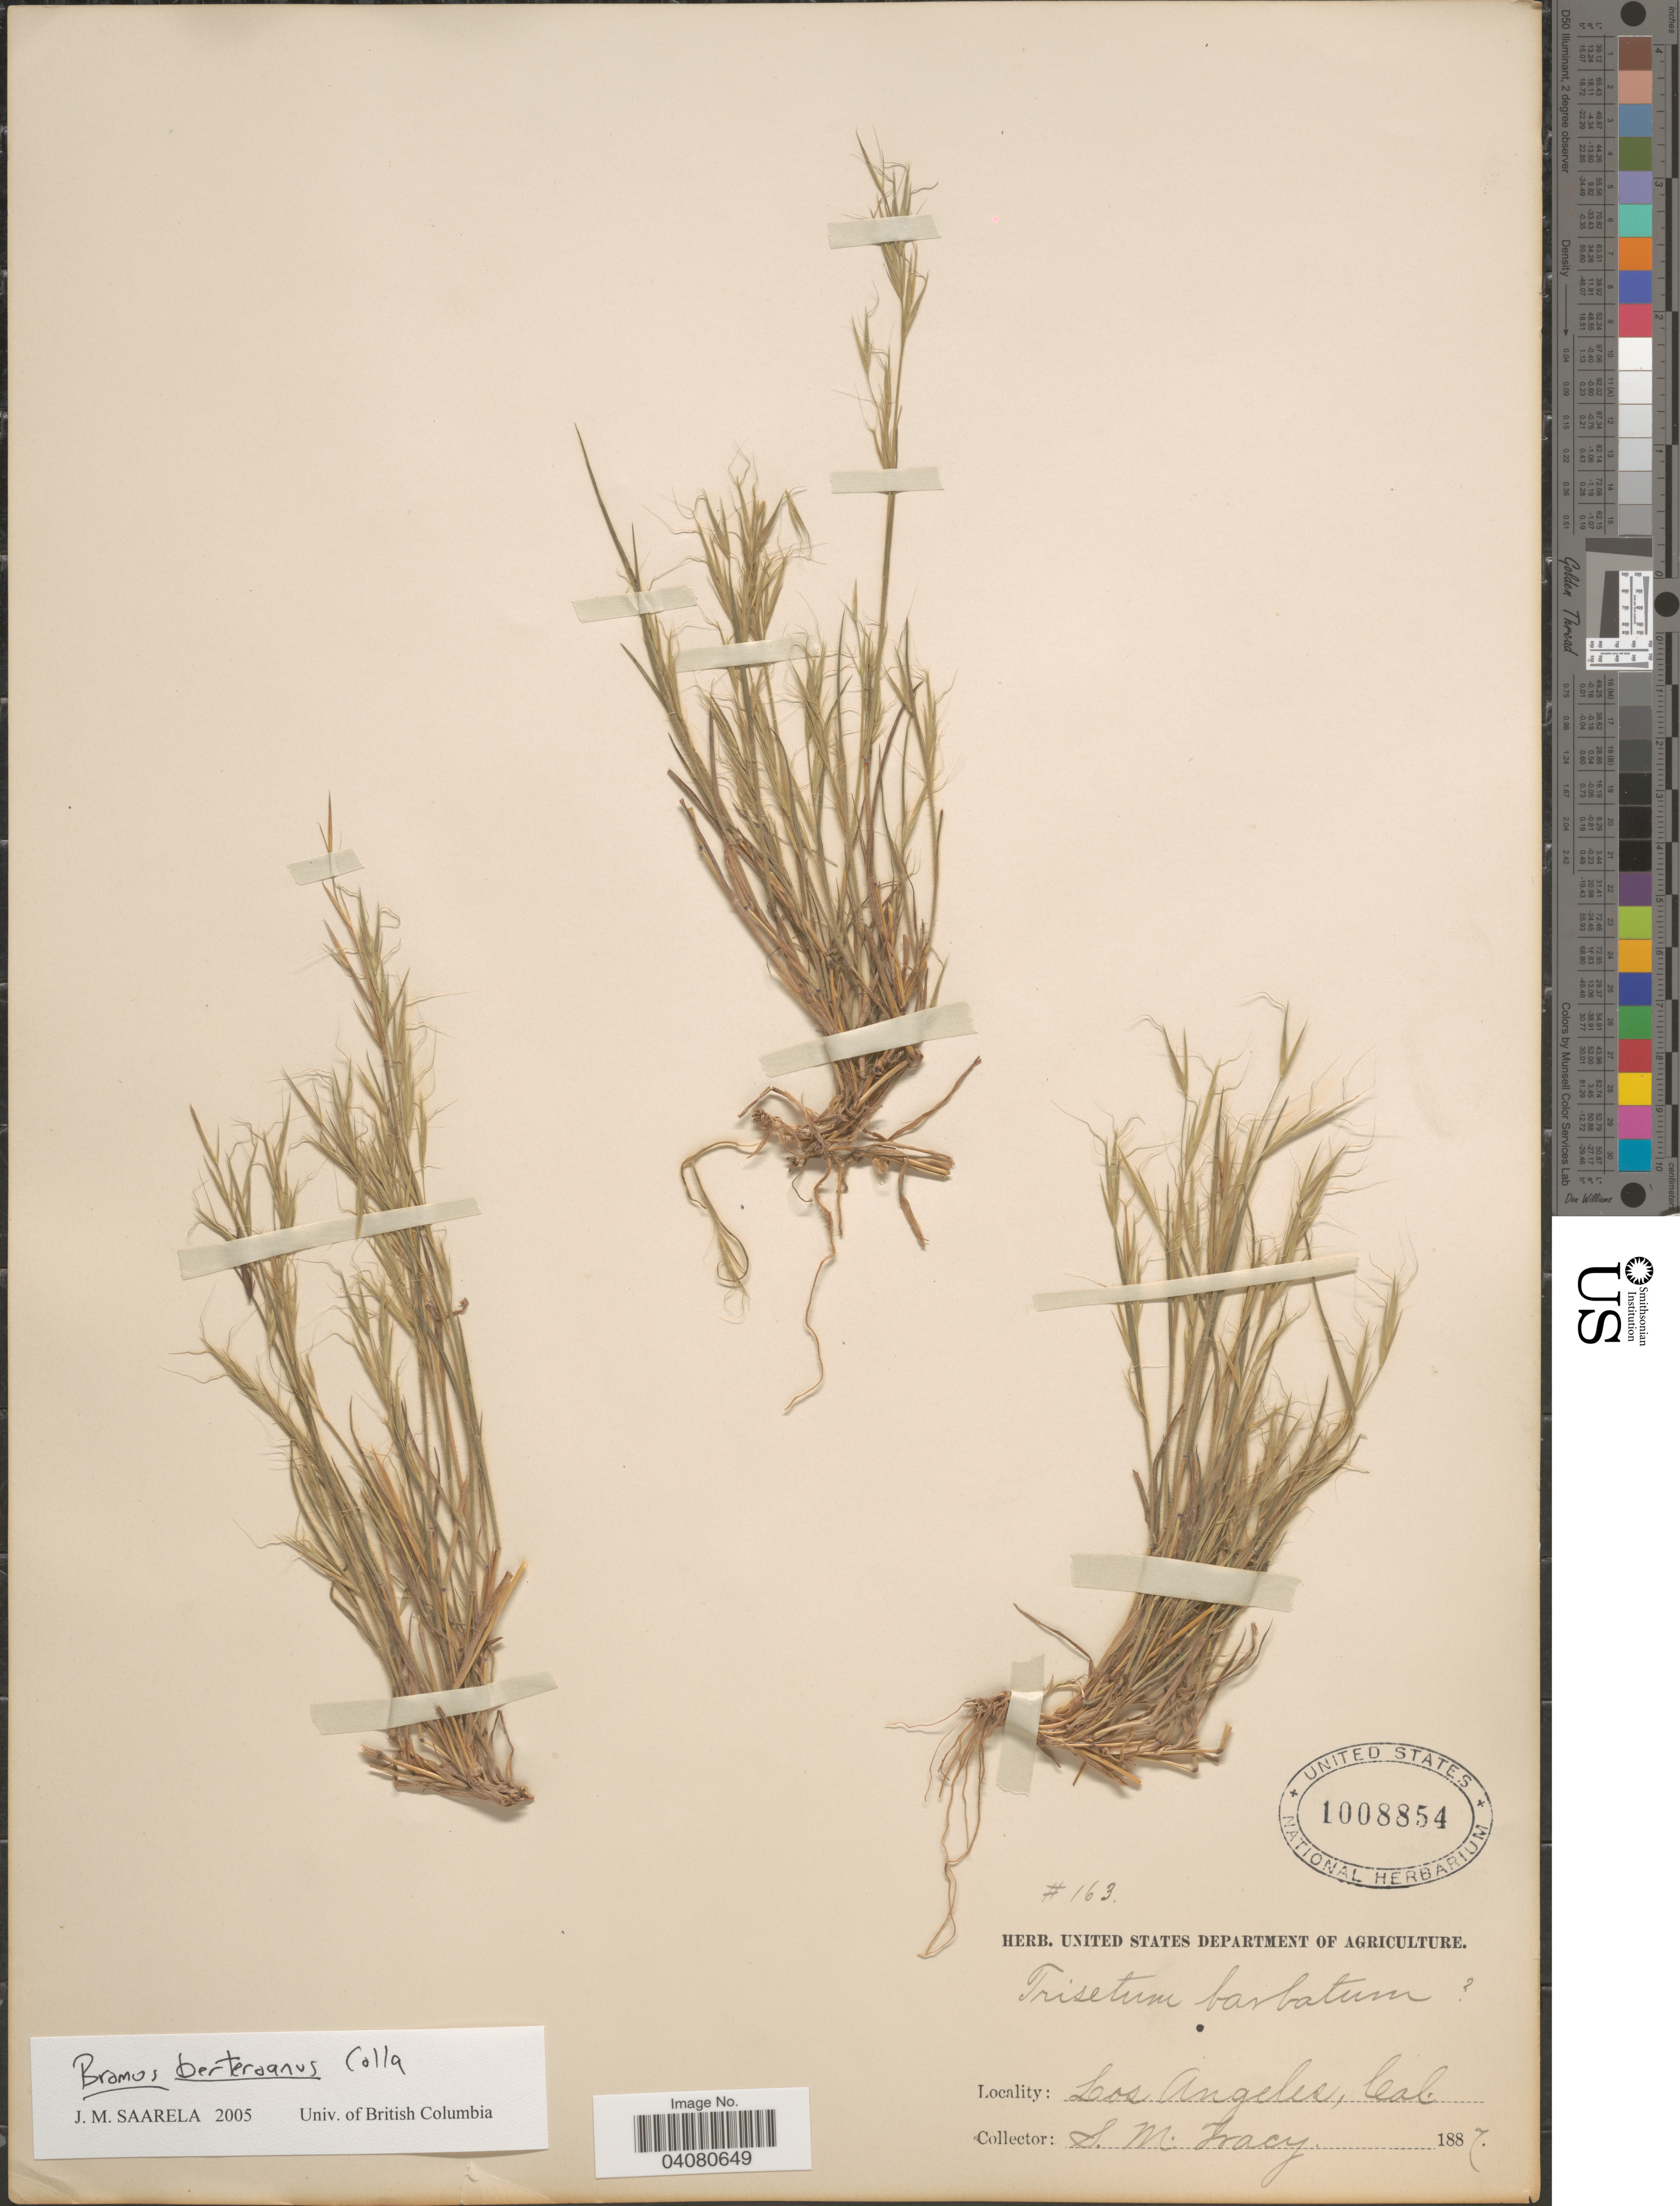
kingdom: Plantae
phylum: Tracheophyta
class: Liliopsida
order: Poales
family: Poaceae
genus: Bromus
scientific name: Bromus berteroanus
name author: Colla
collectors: S. M. Tracy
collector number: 163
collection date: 1887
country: United States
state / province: California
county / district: Los Angeles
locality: Los Angeles.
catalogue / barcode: US 1008854